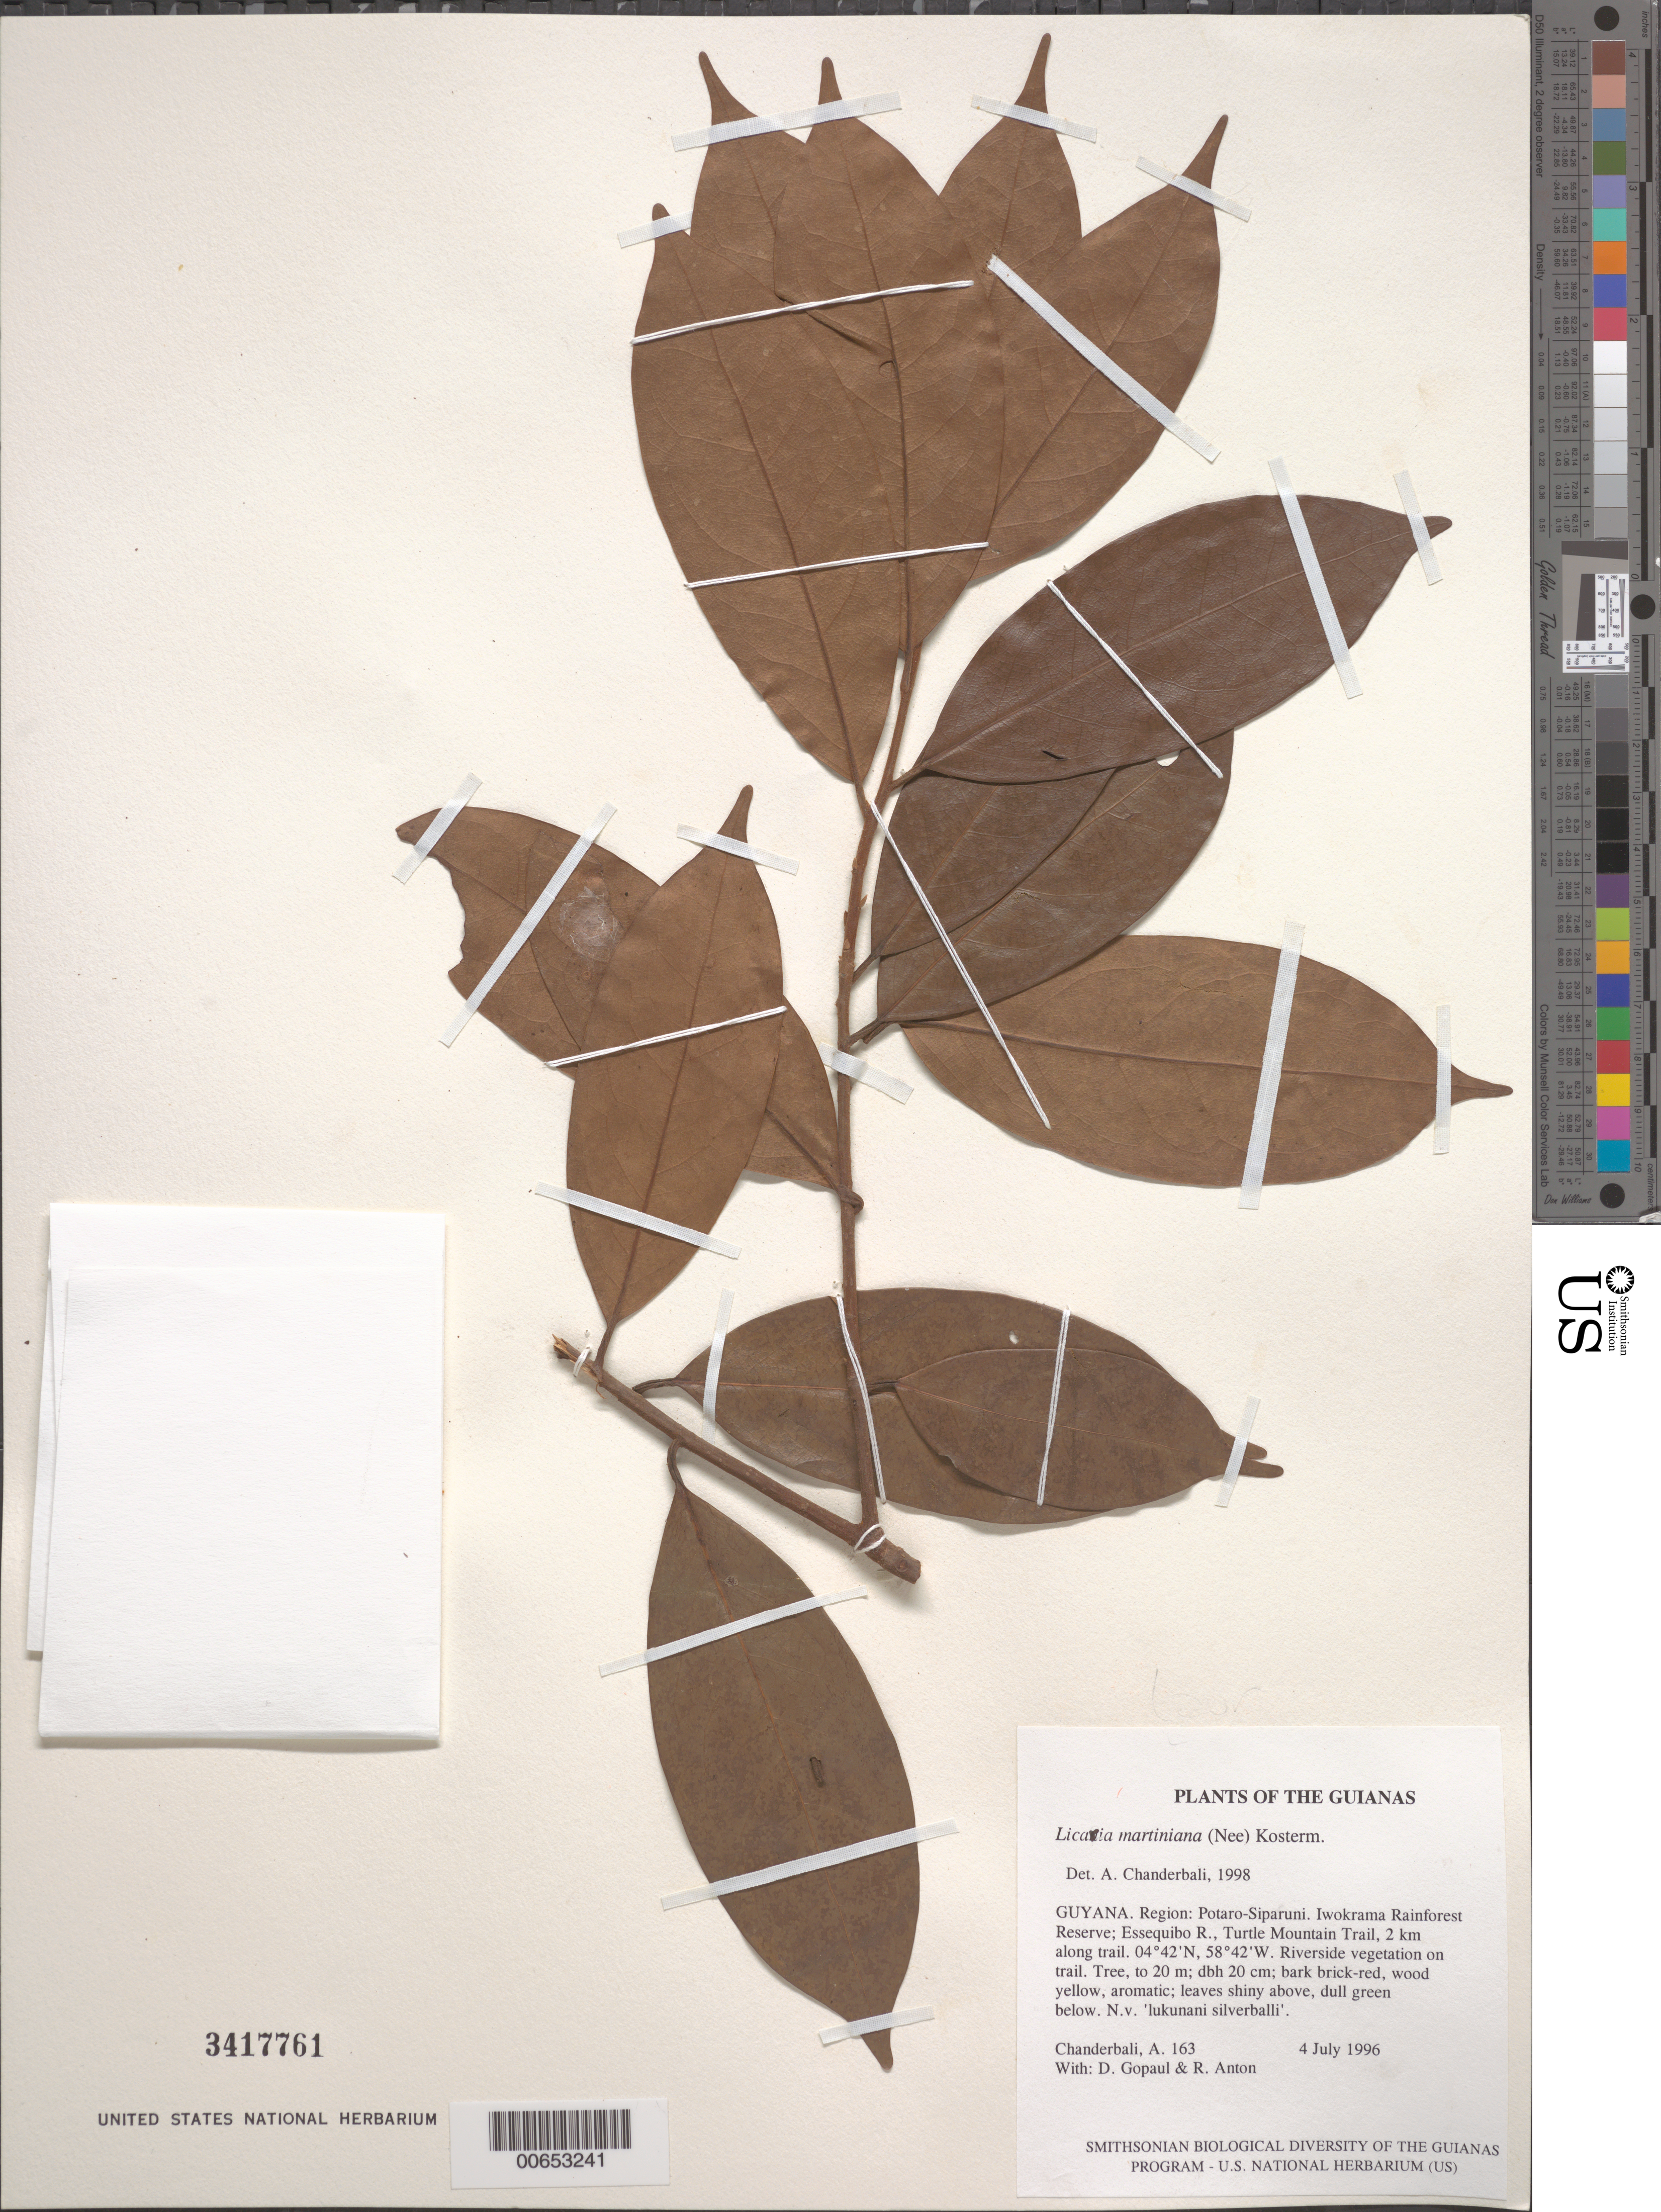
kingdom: Plantae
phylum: Tracheophyta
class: Magnoliopsida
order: Laurales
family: Lauraceae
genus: Licaria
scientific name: Licaria martiniana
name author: (Mez) Kosterm.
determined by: Chanderbali, Andre Shashi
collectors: A. S. Chanderbali, D. Gopaul & R. Anton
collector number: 163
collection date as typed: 4 July 1996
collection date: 1996-07-04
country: Guyana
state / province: Potaro-Siparuni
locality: Iwokrama Rainforest Reserve; Essequibo R., Turtle Mountain Trail, 2 km along trail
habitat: Riverside vegetation on trail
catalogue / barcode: US 3417761